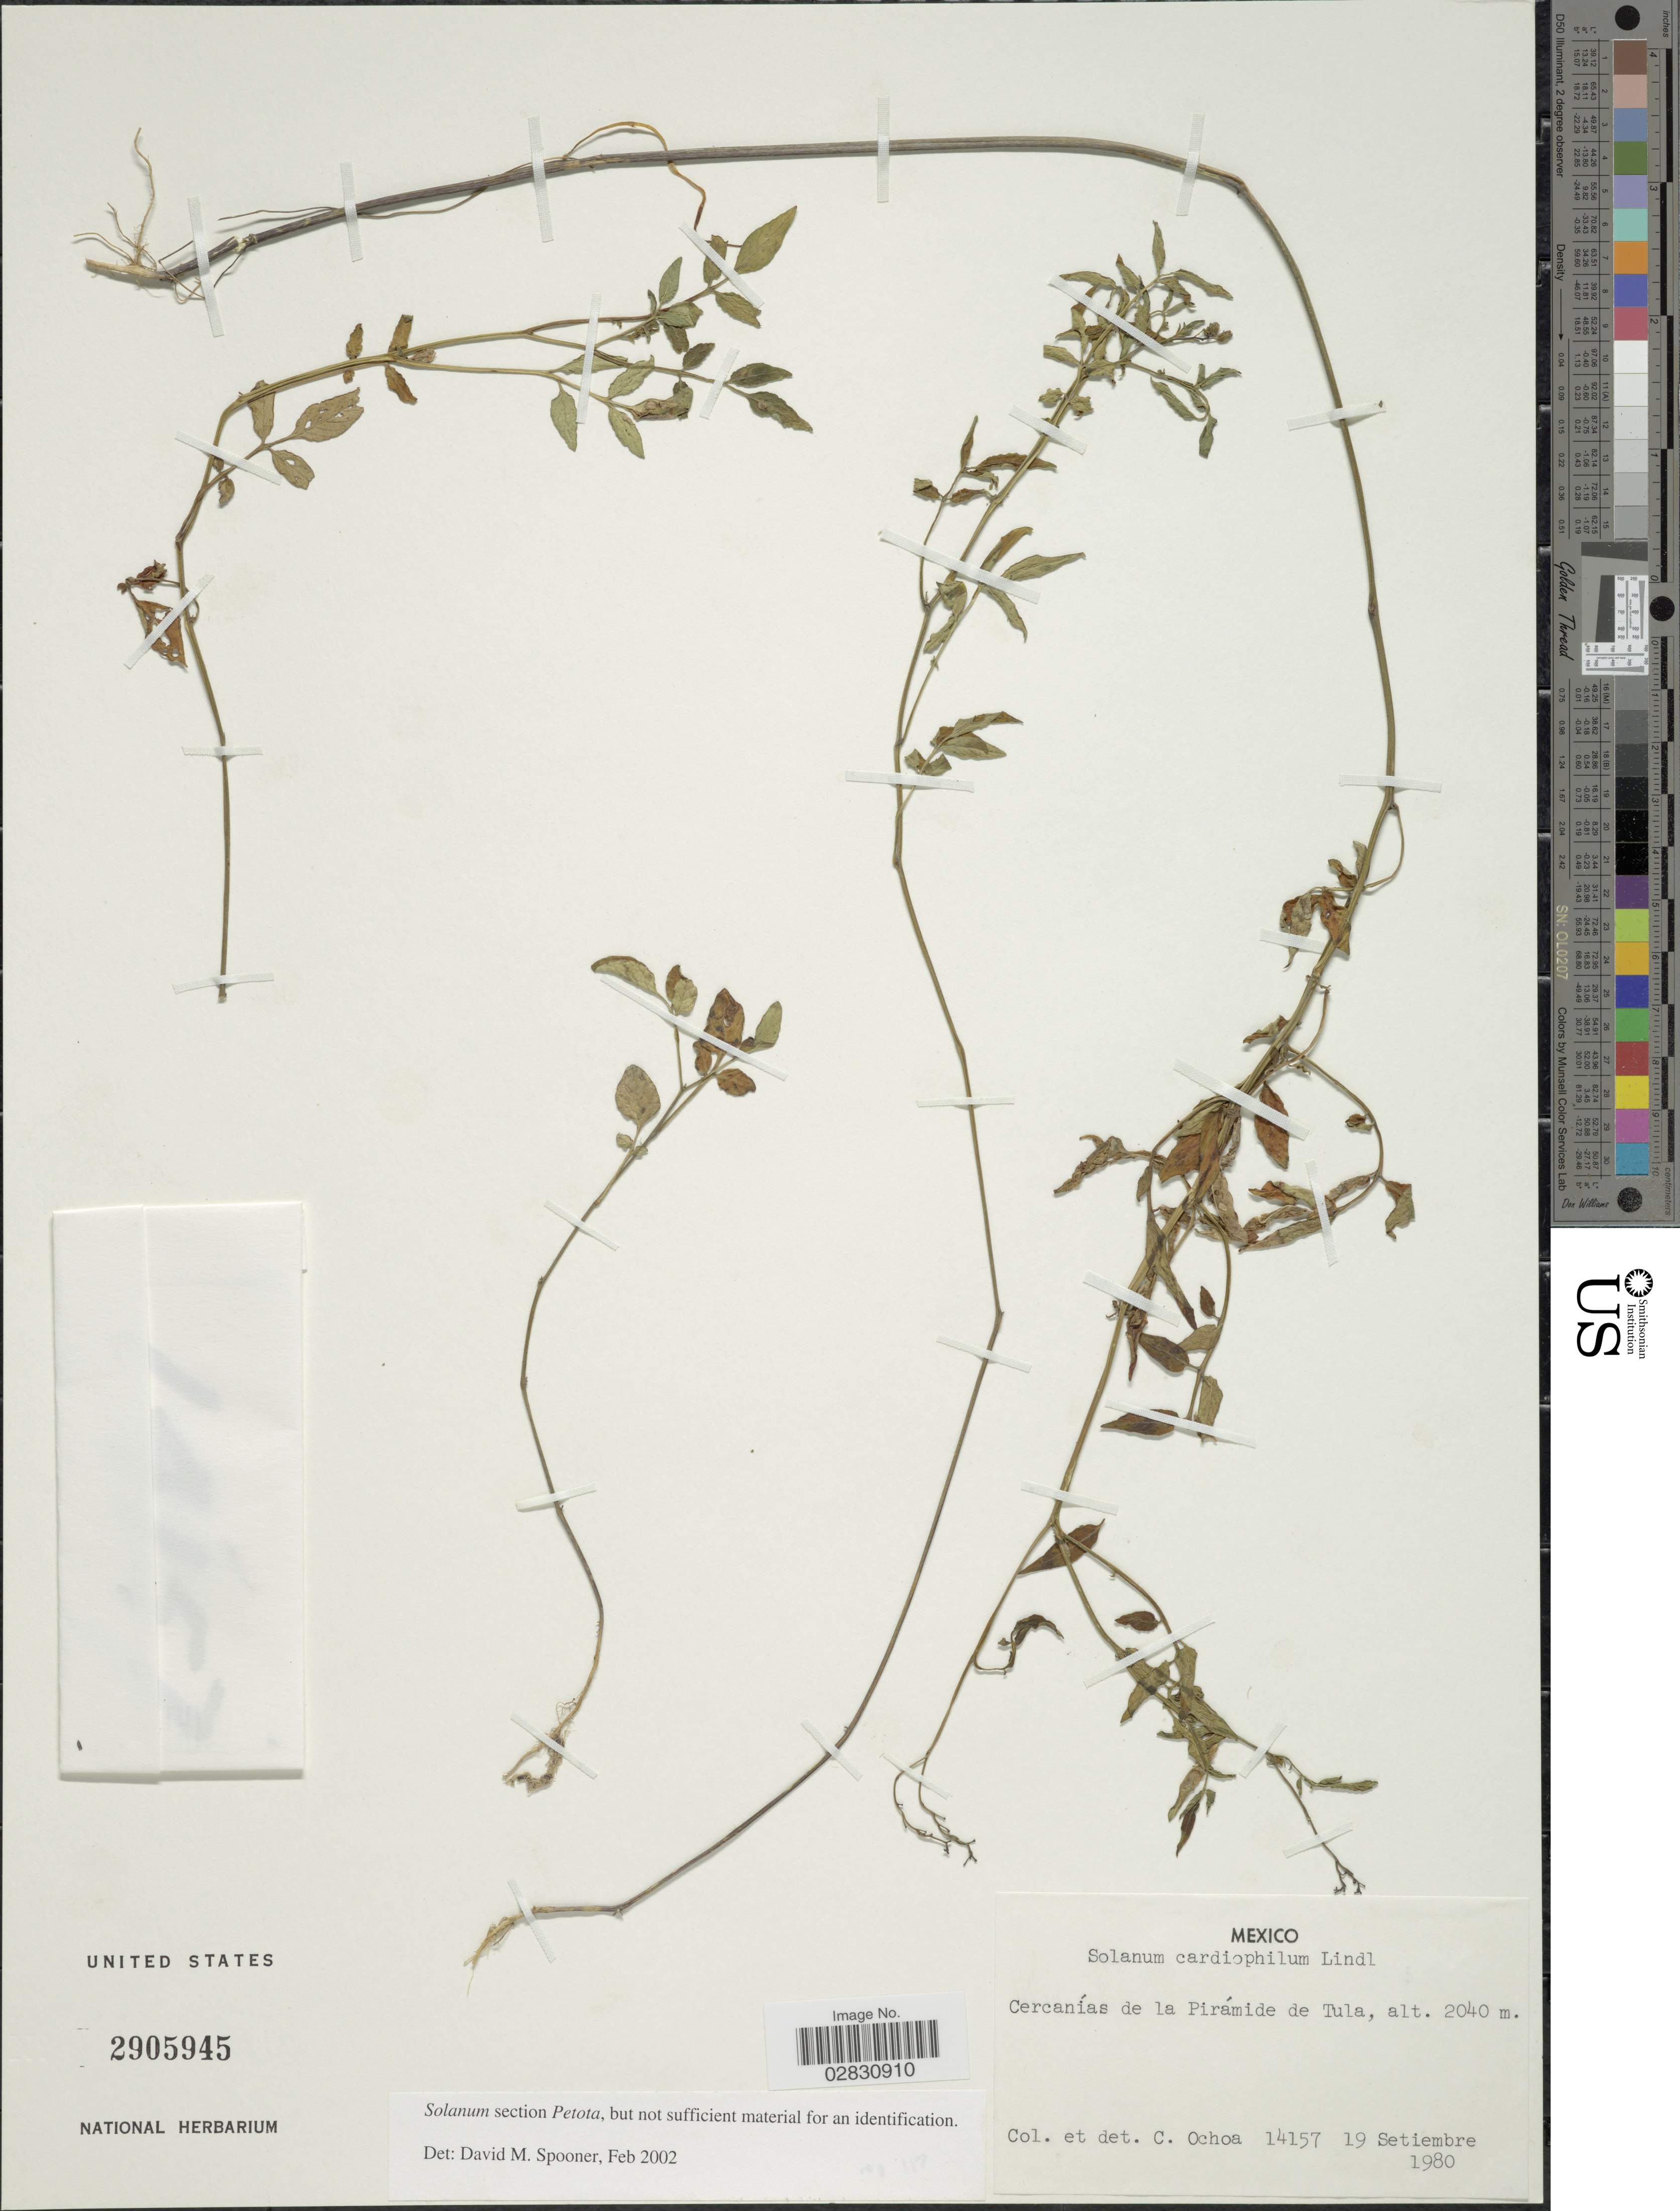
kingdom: Plantae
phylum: Tracheophyta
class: Magnoliopsida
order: Solanales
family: Solanaceae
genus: Solanum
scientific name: Solanum sp.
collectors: C. Ochoa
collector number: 14157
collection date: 1980-09-19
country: Mexico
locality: Cercanías de la Pirámide de Tula.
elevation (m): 2040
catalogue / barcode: US 2905945